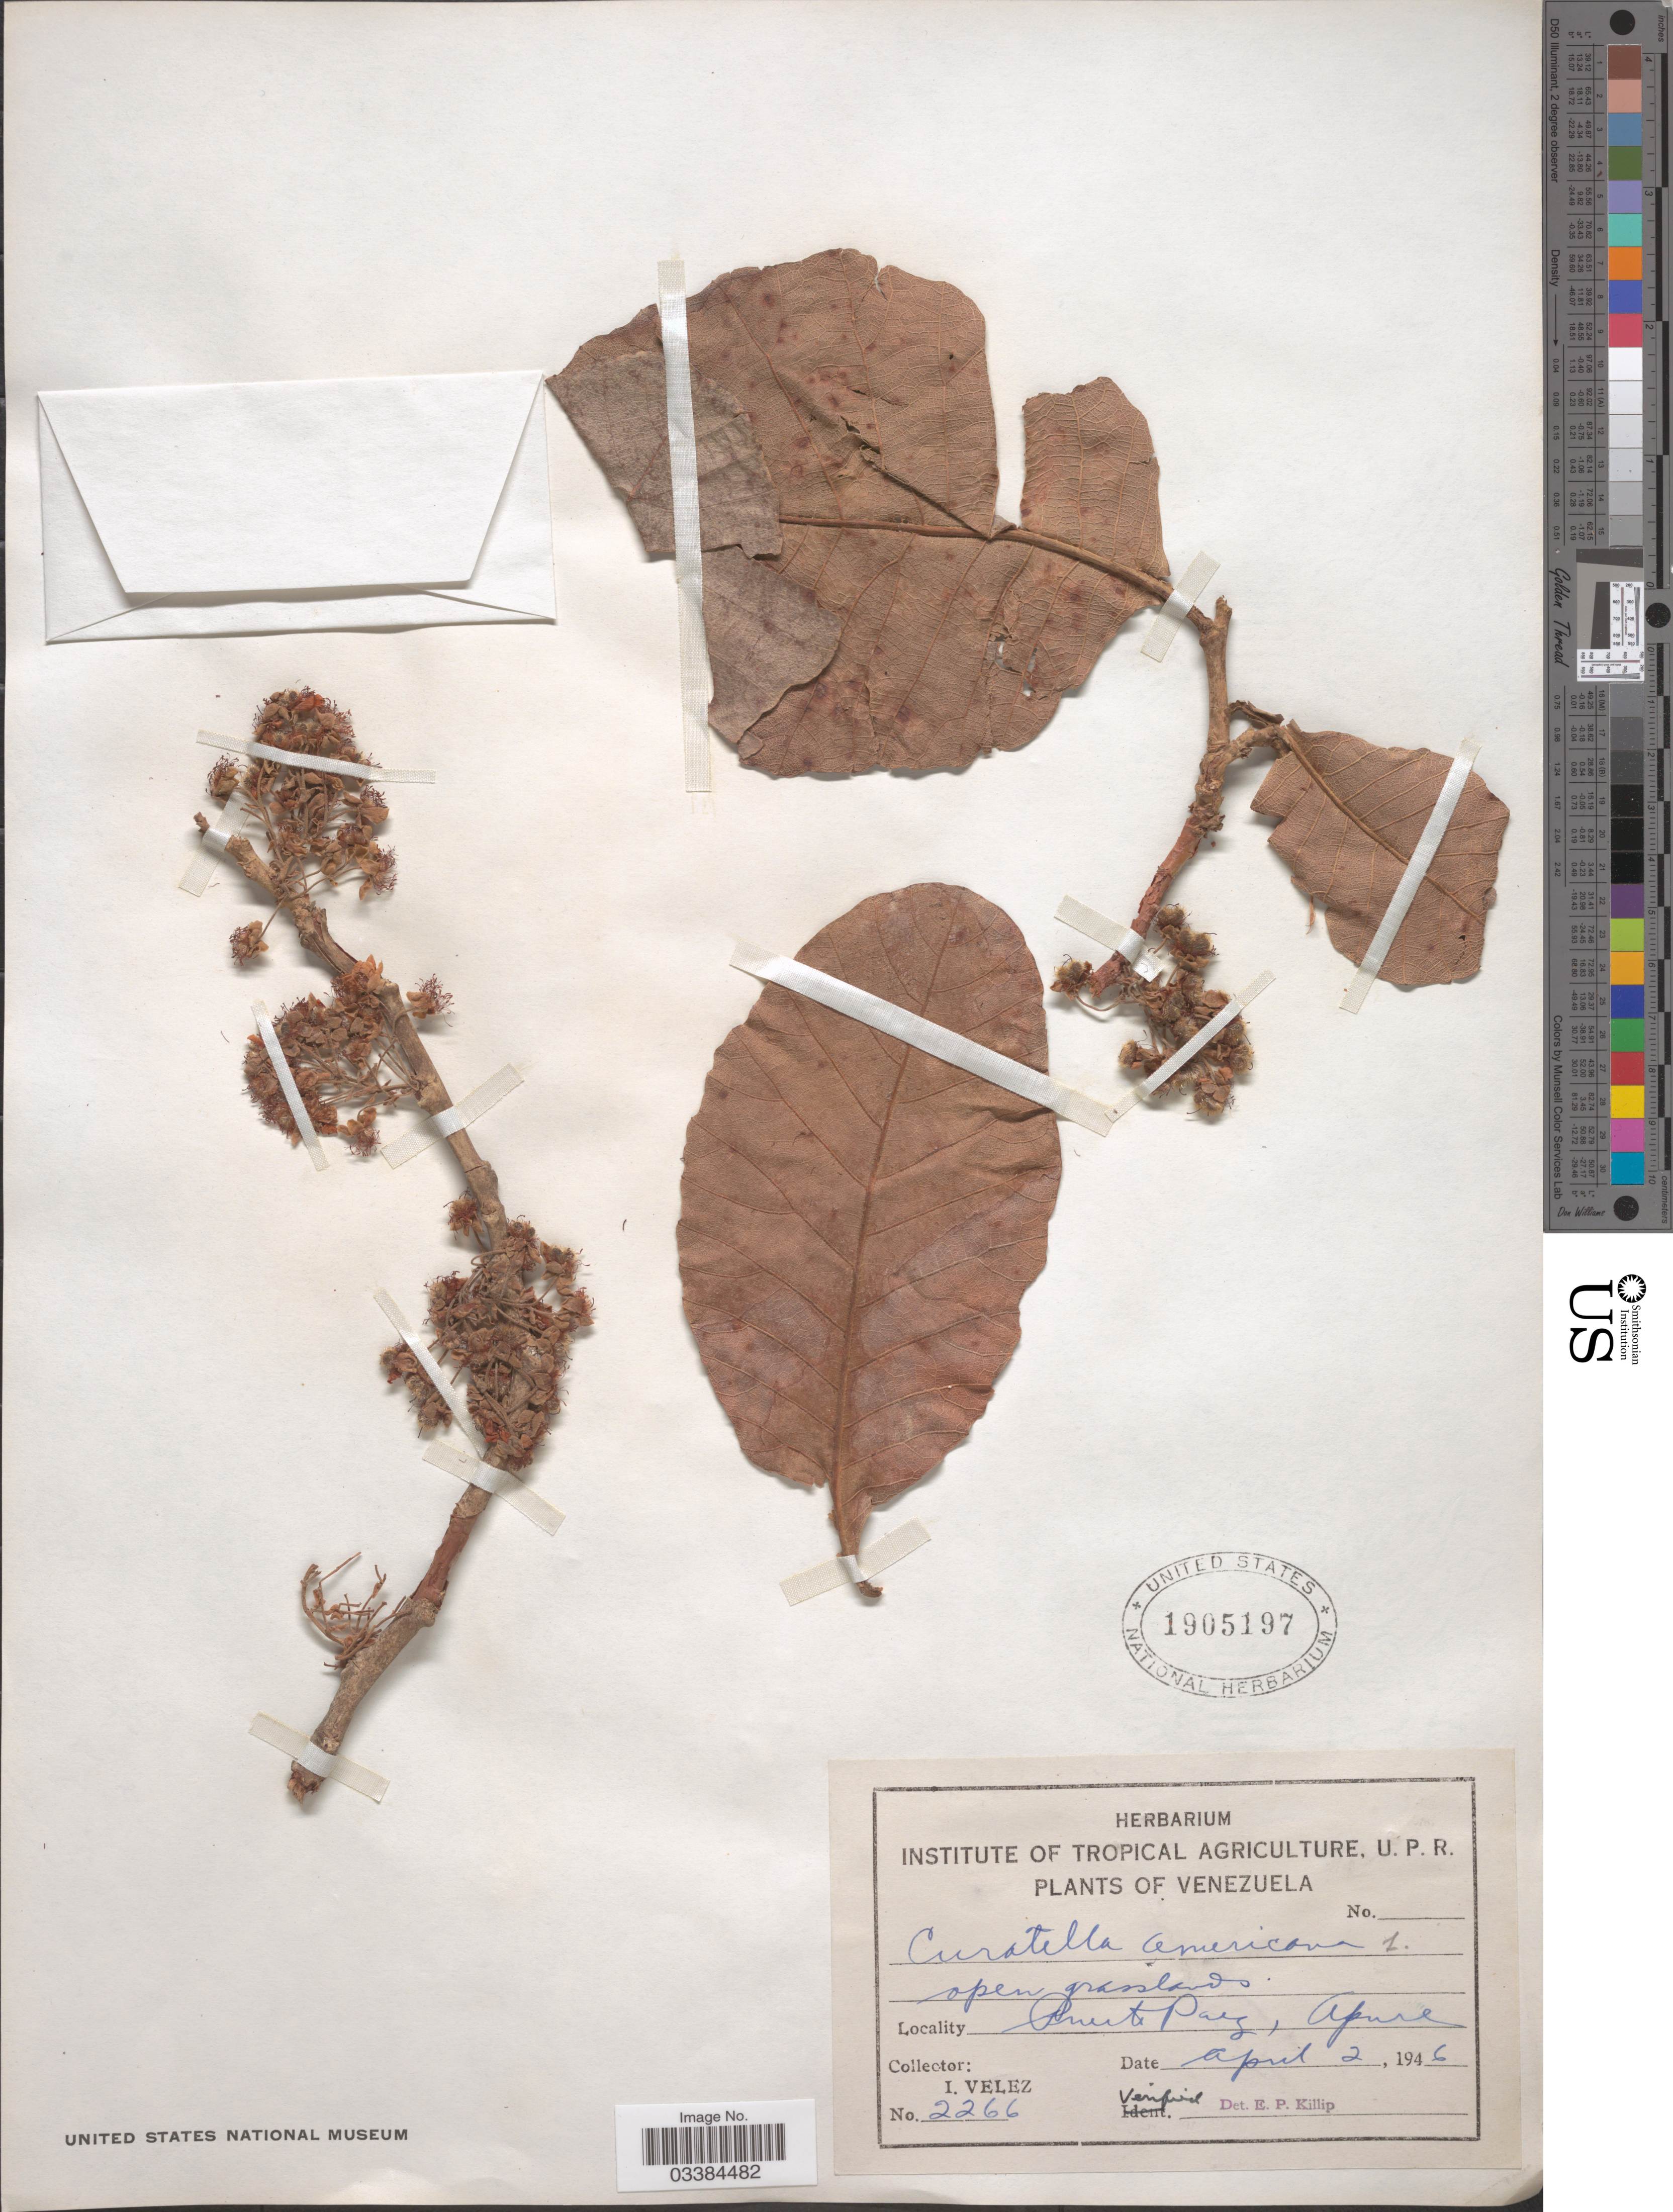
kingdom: Plantae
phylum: Tracheophyta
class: Magnoliopsida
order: Dilleniales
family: Dilleniaceae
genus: Curatella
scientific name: Curatella americana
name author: L.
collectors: I. Velez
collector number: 2266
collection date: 1946-04-02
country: Venezuela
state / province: Apure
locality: Punta Paez.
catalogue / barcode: US 1905197